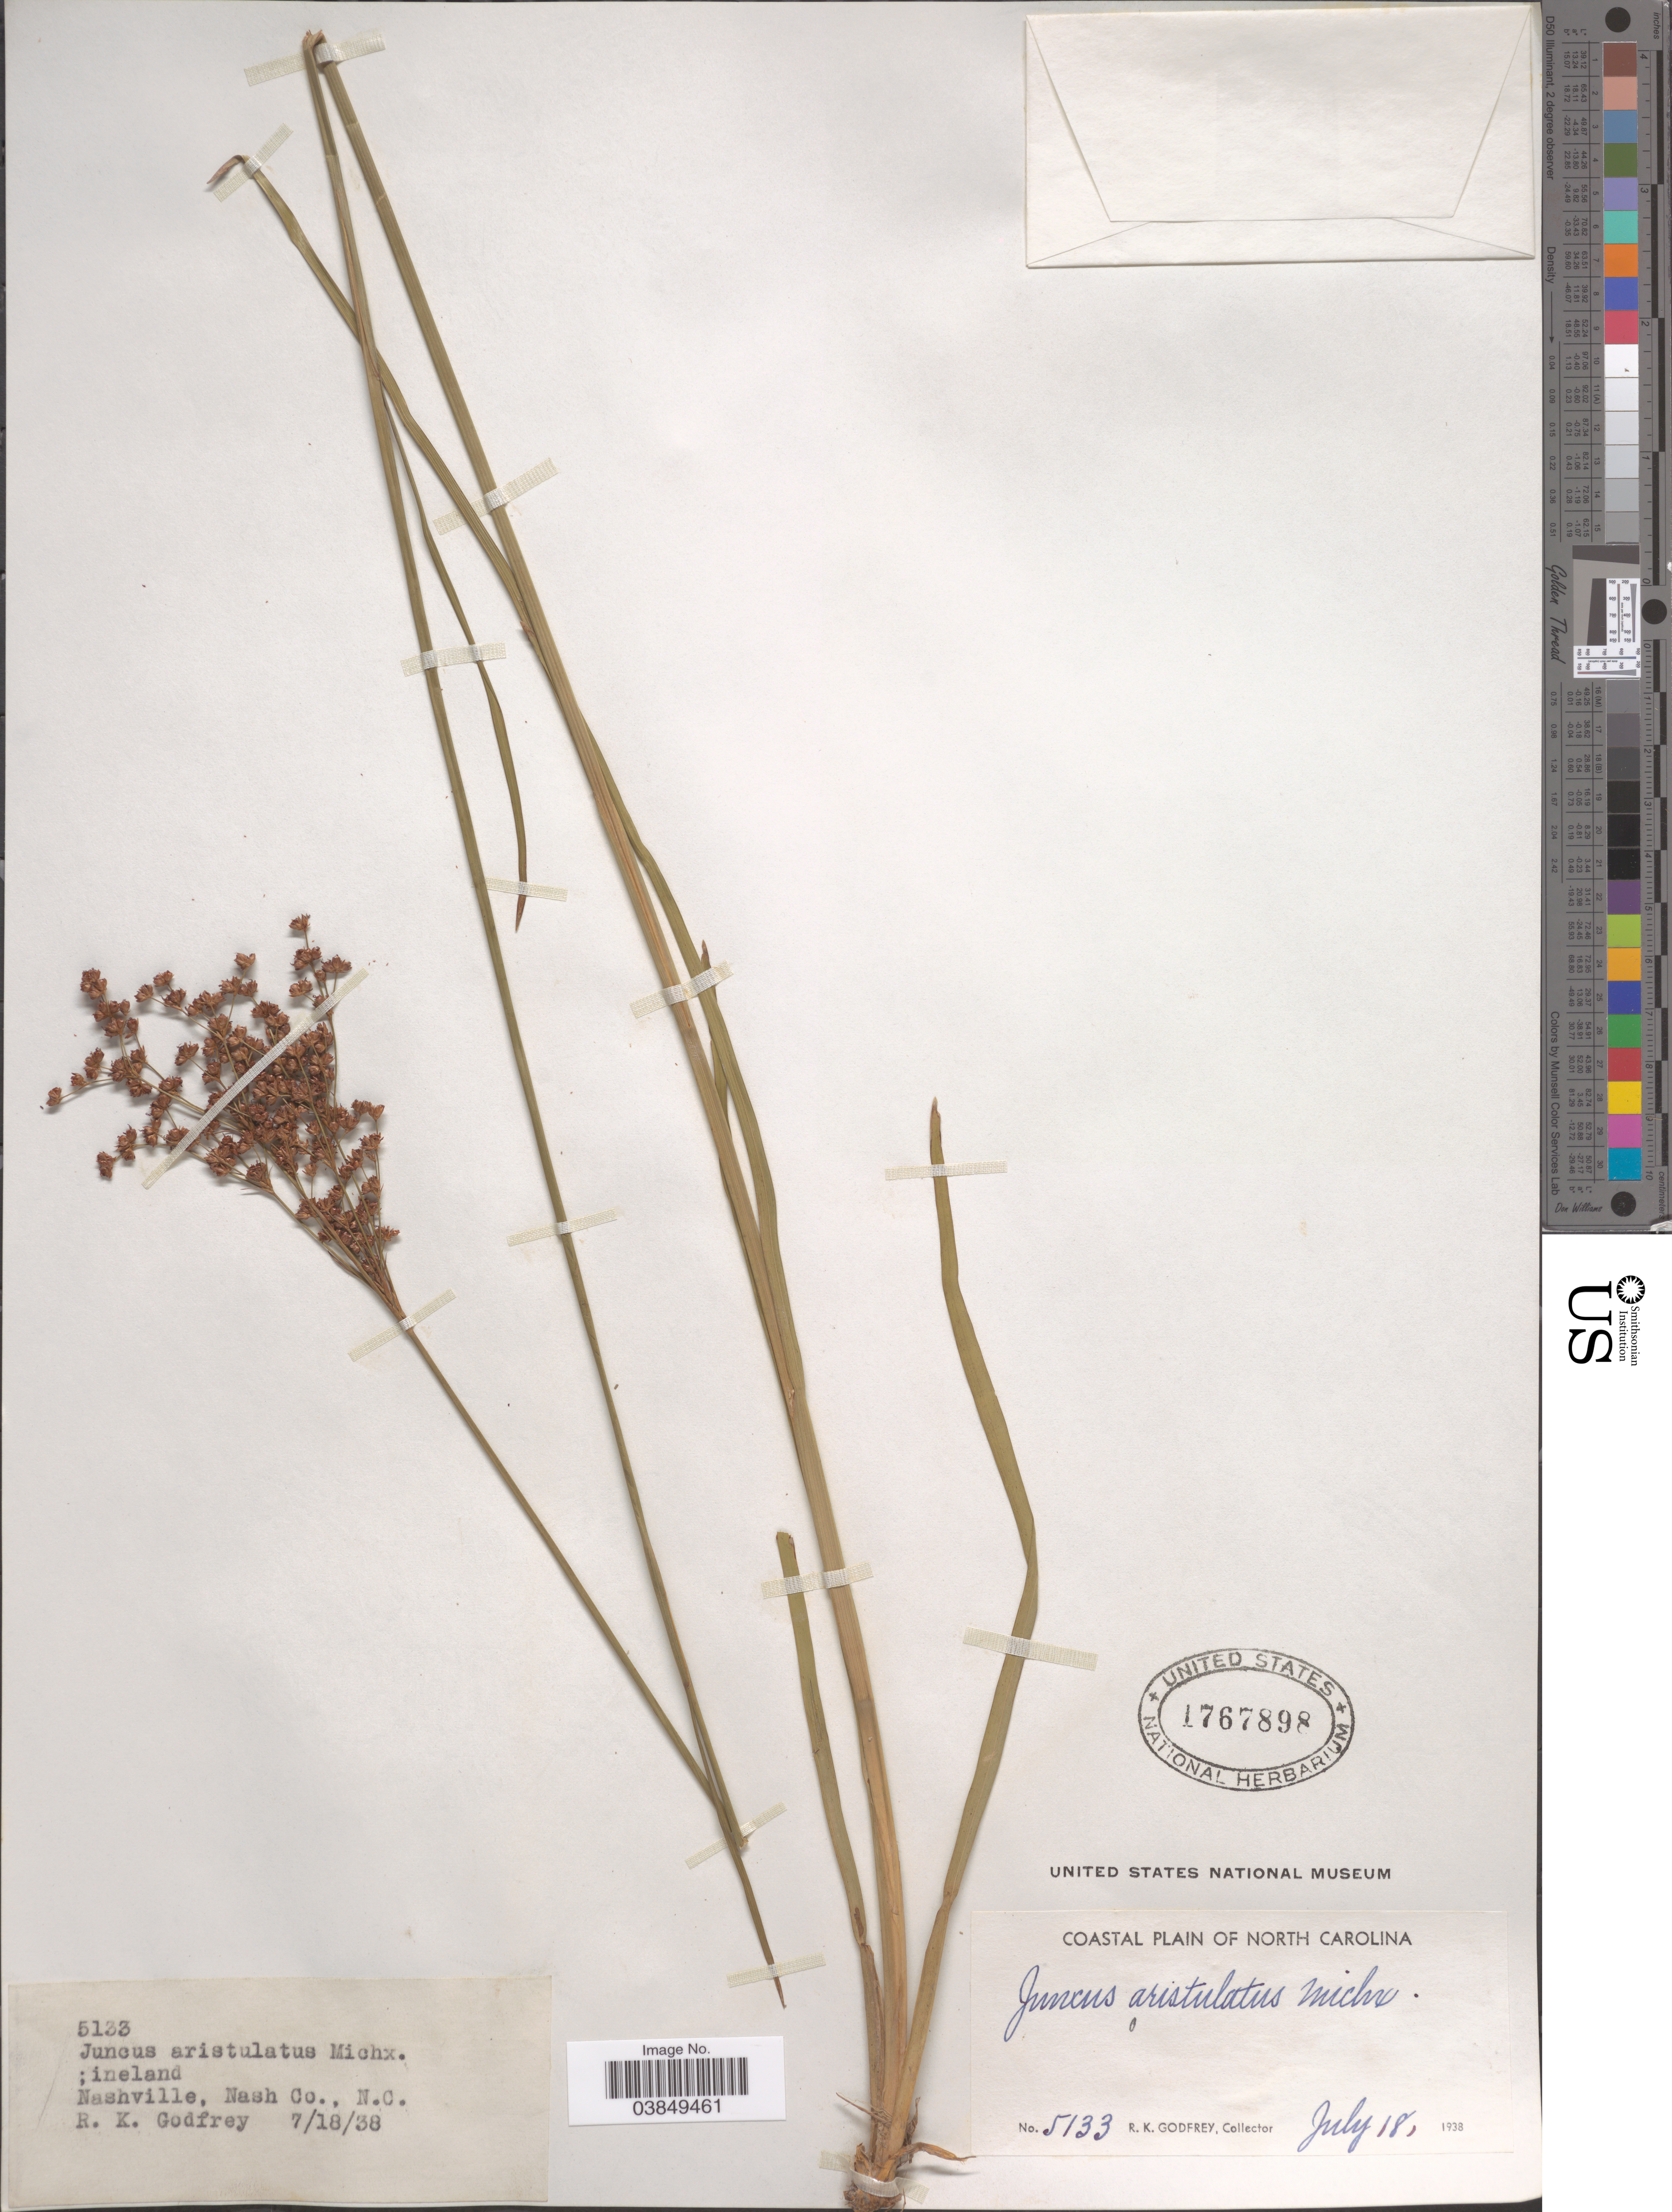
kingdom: Plantae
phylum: Tracheophyta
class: Liliopsida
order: Poales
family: Juncaceae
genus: Juncus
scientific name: Juncus aristulatus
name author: Michx.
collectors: R. K. Godfrey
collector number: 5133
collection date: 1938-07-18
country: United States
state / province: North Carolina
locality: Coastal Plain of North Carolina. Nashville, Nash Co.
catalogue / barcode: US 1767898